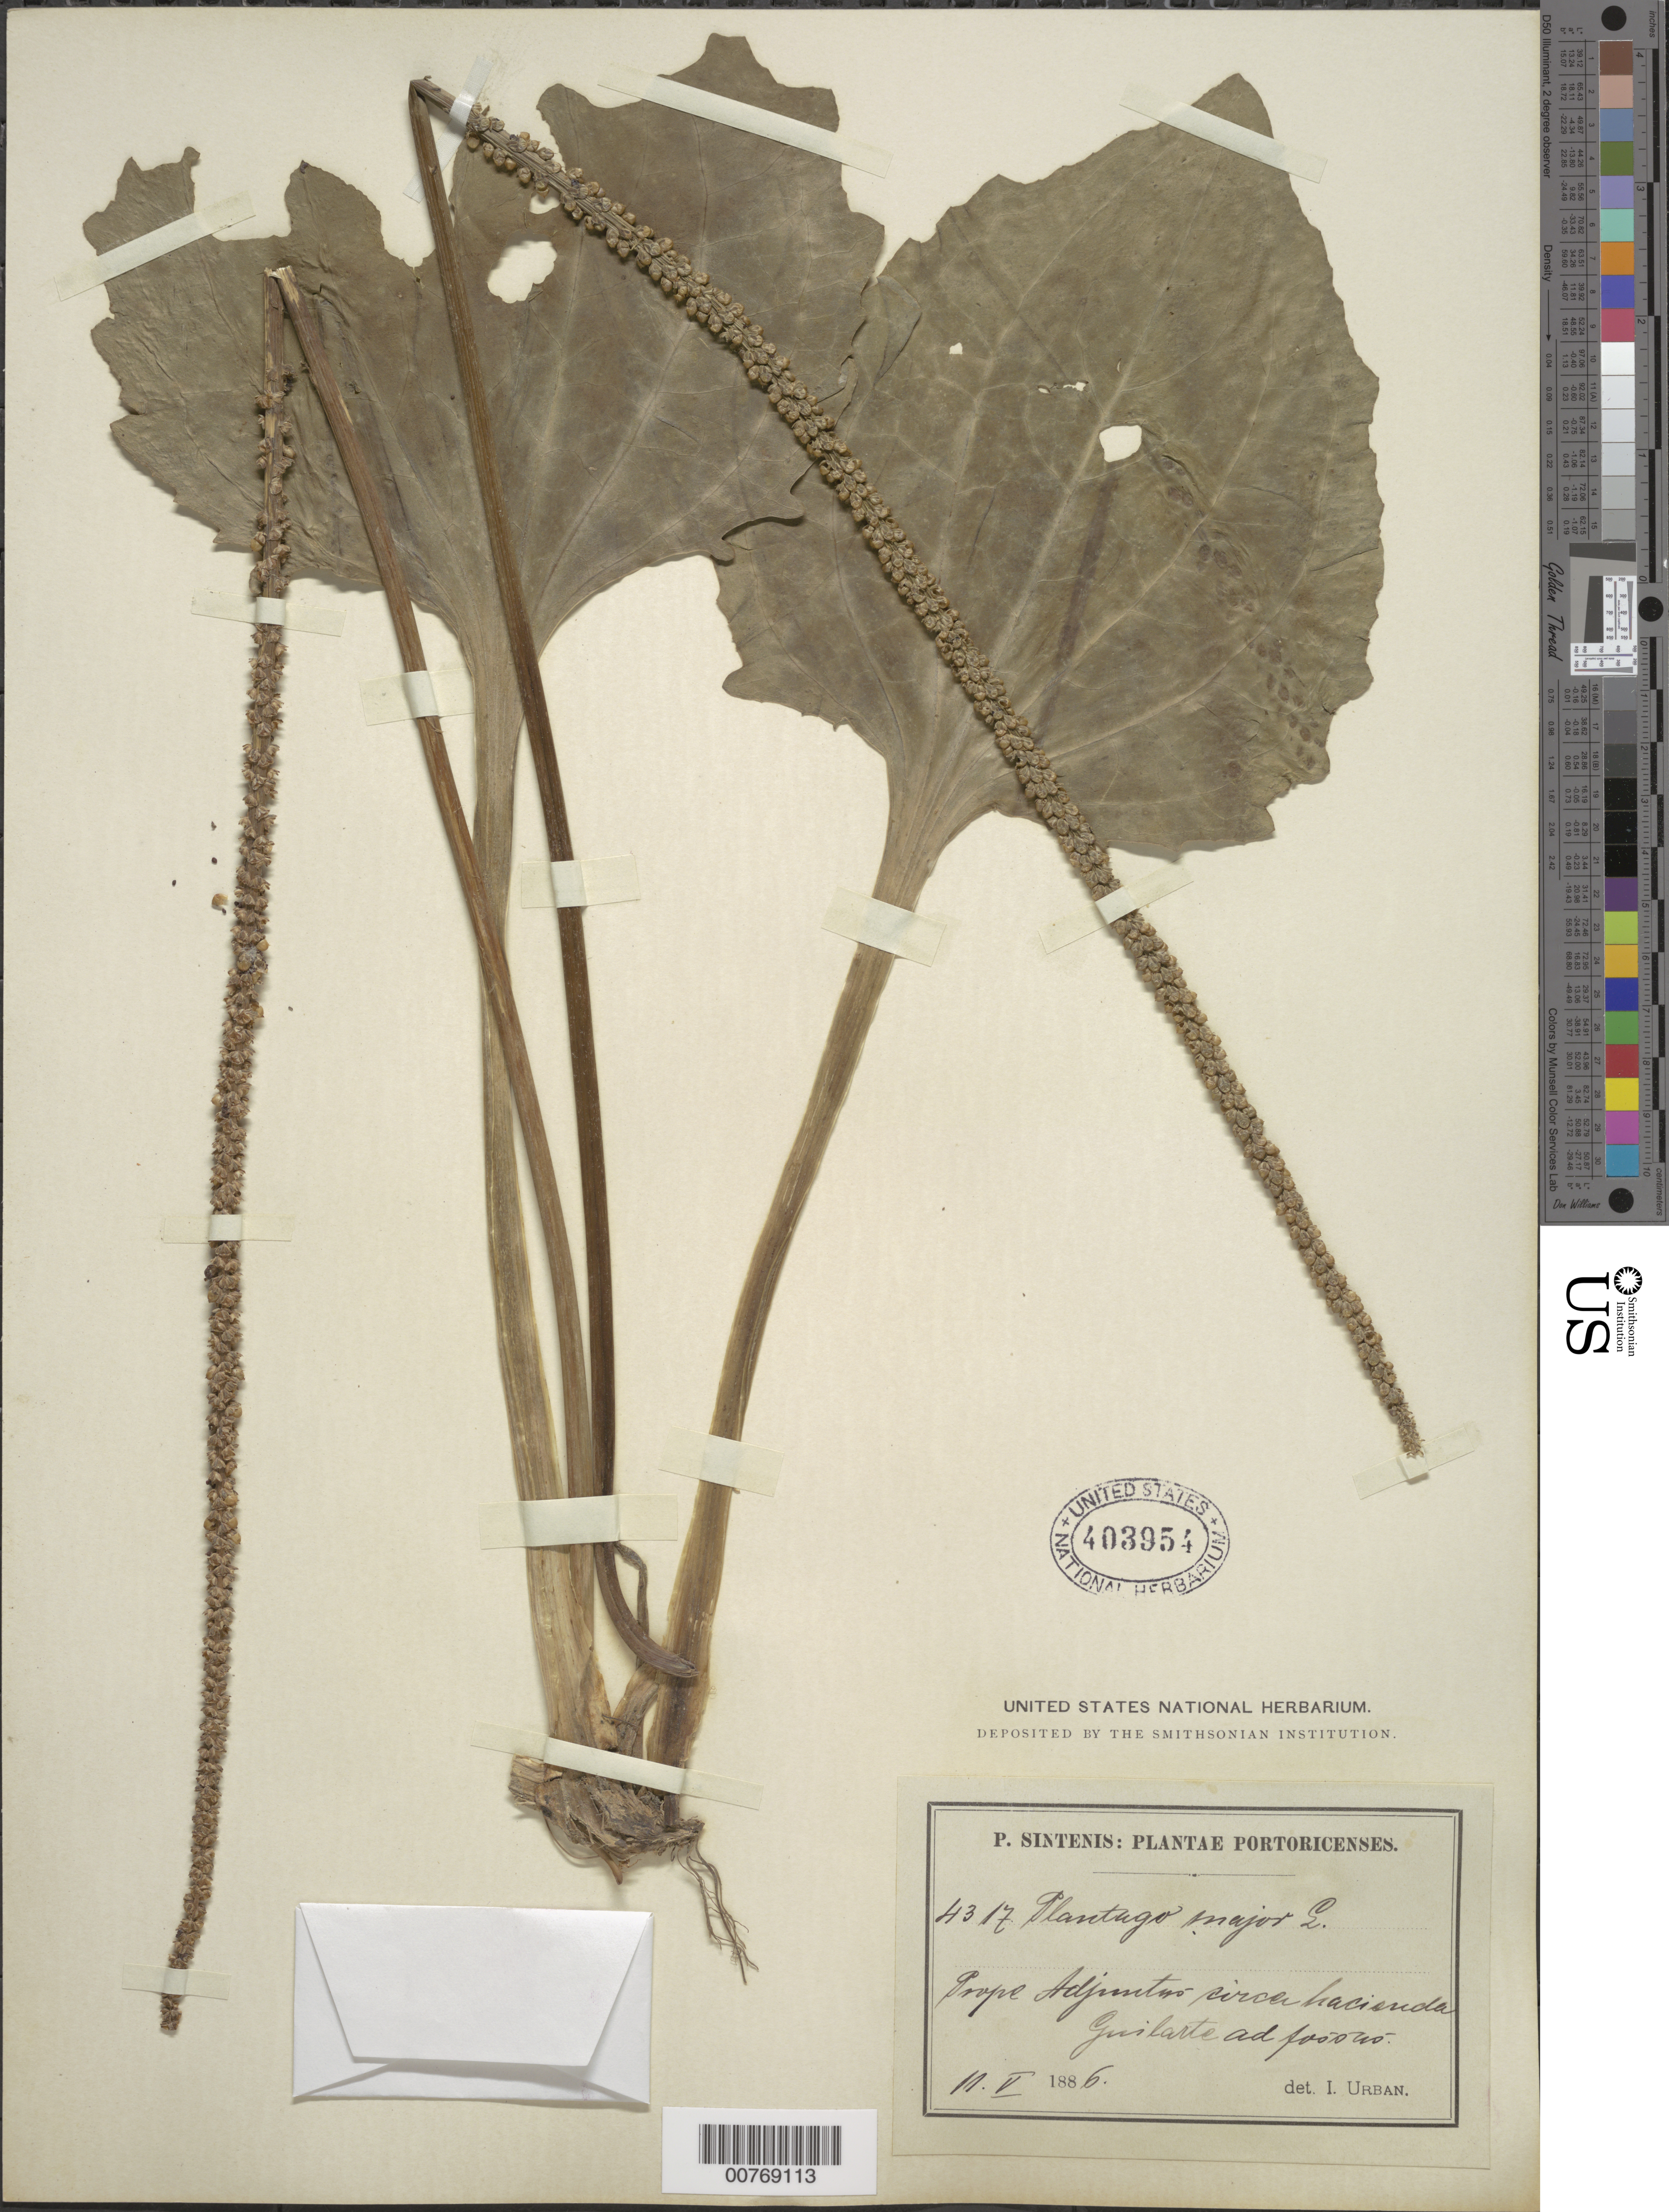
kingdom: Plantae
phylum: Tracheophyta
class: Magnoliopsida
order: Lamiales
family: Plantaginaceae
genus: Plantago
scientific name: Plantago major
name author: L.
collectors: P. Sintenis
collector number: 4317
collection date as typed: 11 May 1886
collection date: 1886-05-11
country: Puerto Rico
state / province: Adjuntas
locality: Prope Adjuntas circa hacienda Guilarte ad... [illeg.]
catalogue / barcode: US 403954